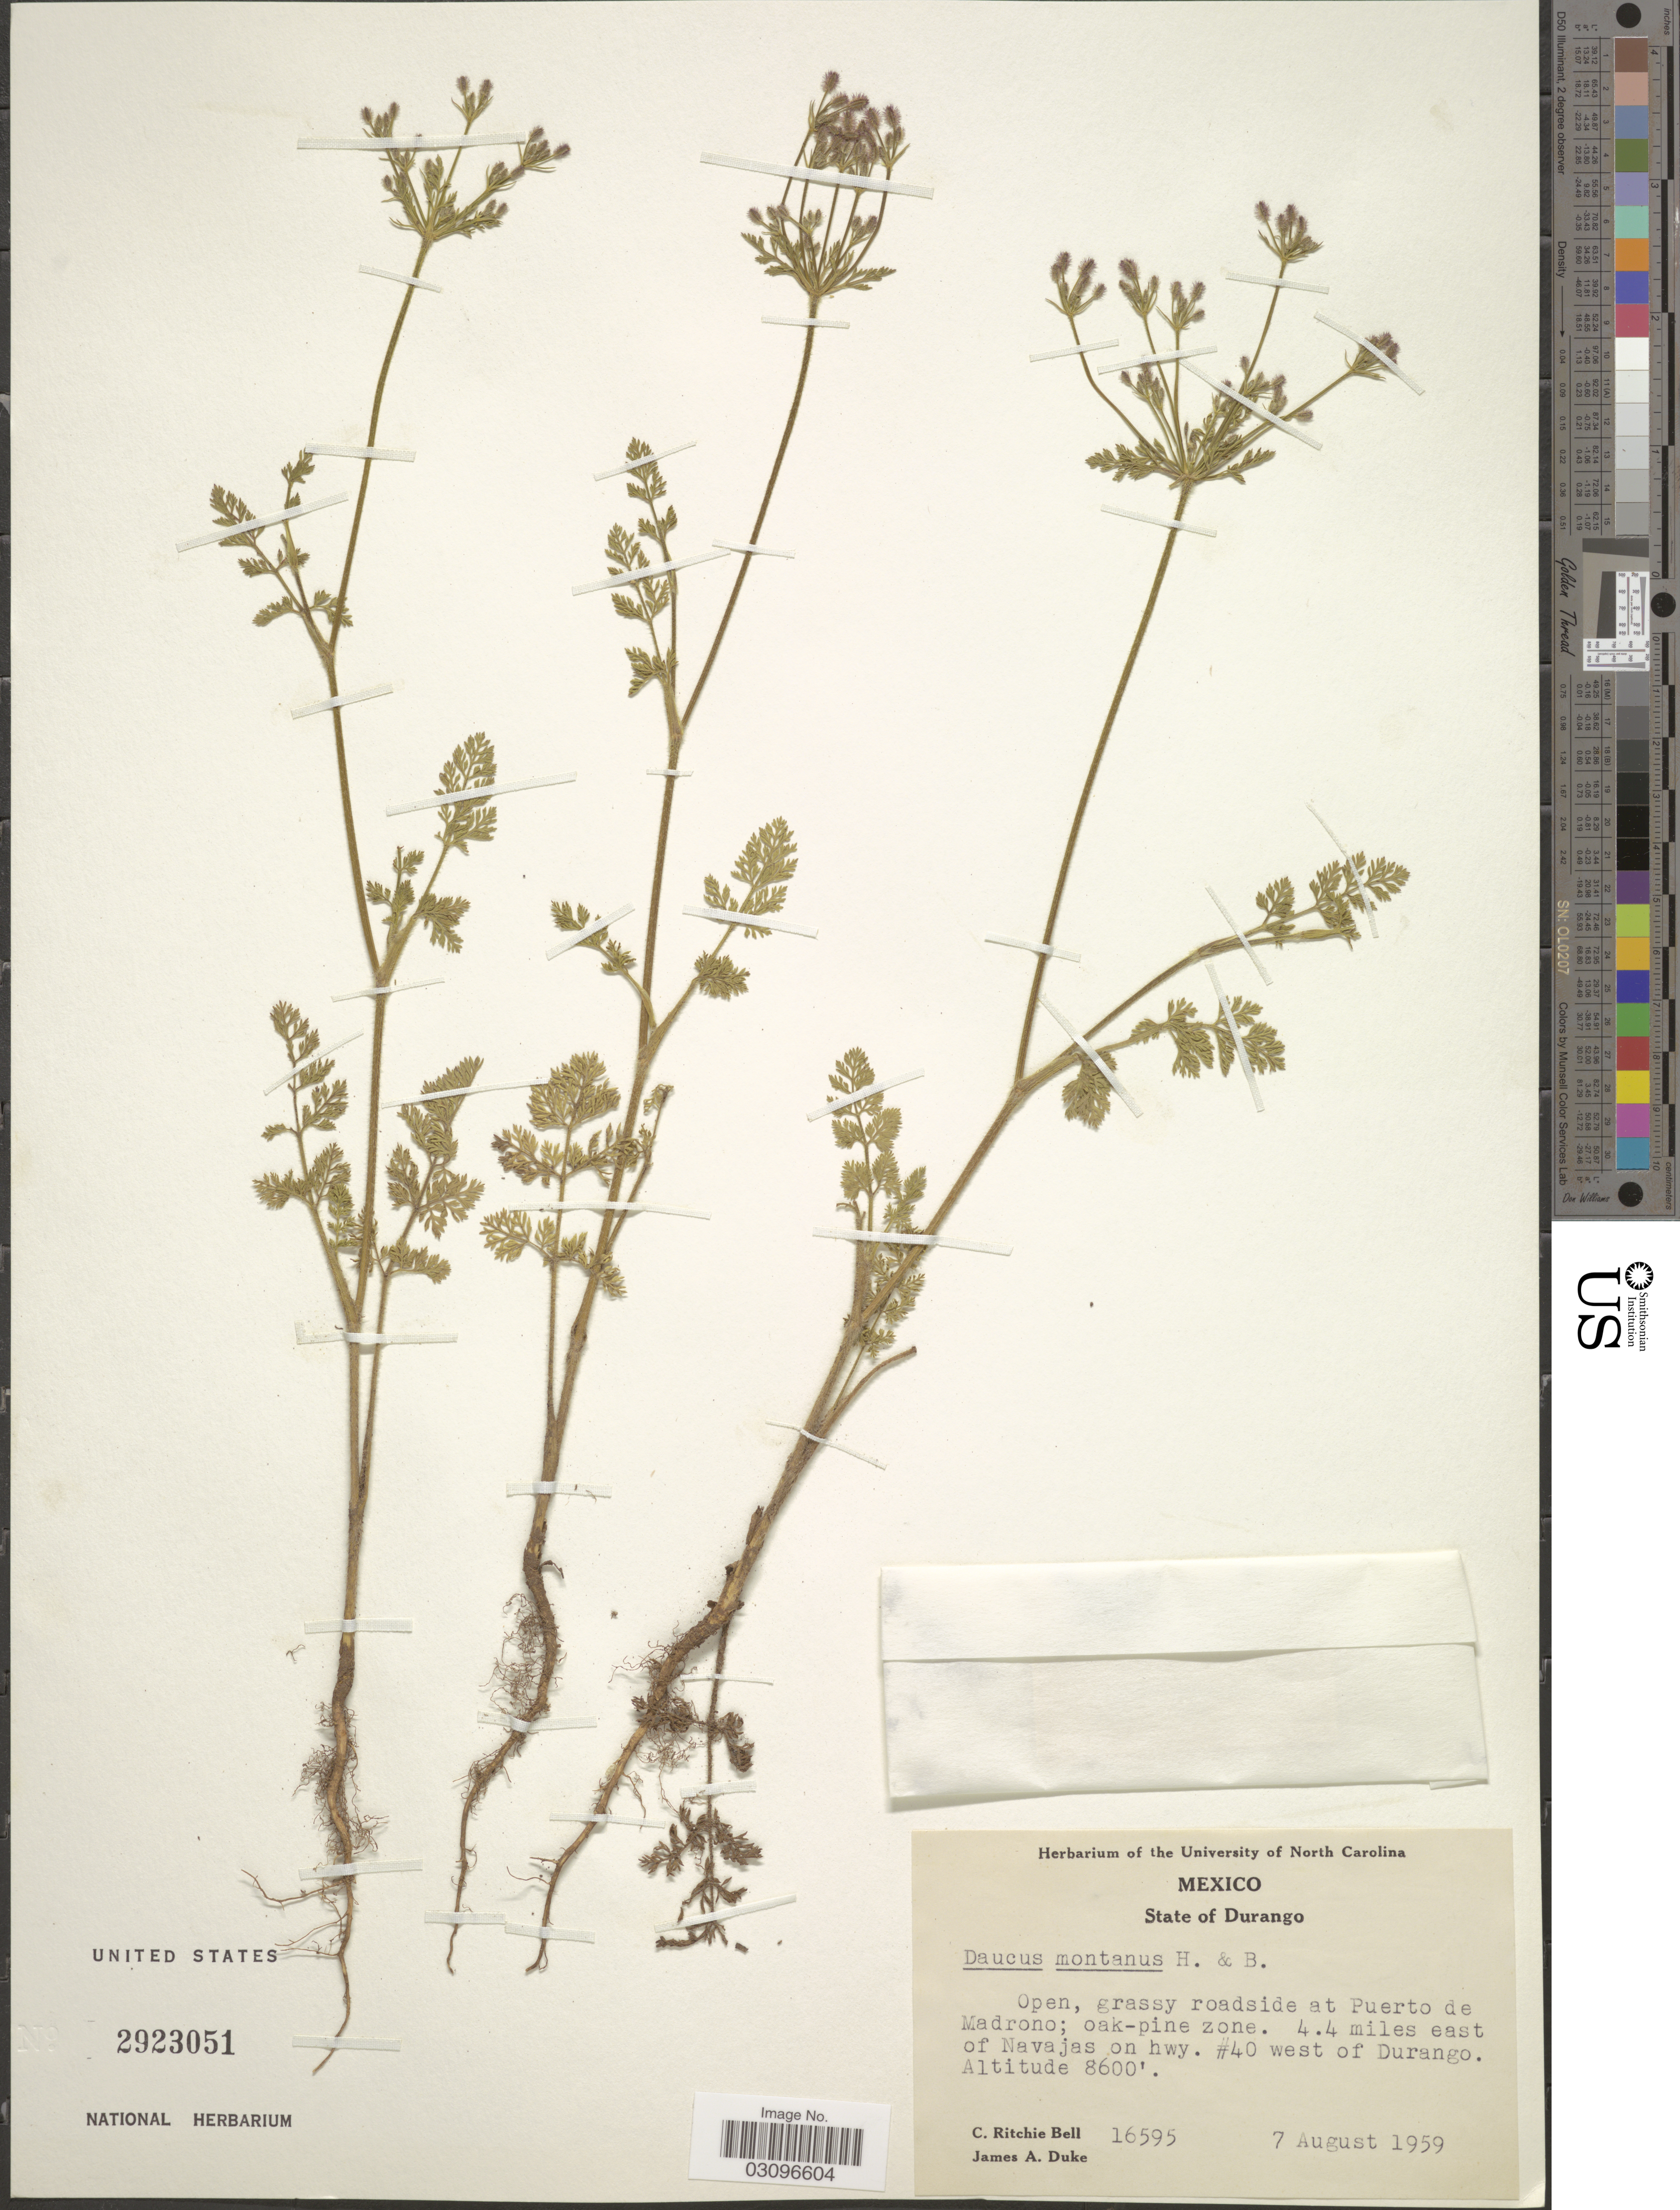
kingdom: Plantae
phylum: Tracheophyta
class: Magnoliopsida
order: Apiales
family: Apiaceae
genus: Daucus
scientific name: Daucus montanus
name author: Humb. & Bonpl. ex Spreng.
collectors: C. R. Bell & J. A. Duke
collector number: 16595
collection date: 1959-08-07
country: Mexico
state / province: Durango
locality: Open, grassy roadside at Puerto de Madrono; oak-pine zone. 4.4 miles east of Navajas on hwy. #40 west of Durango.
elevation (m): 2621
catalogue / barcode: US 2923051